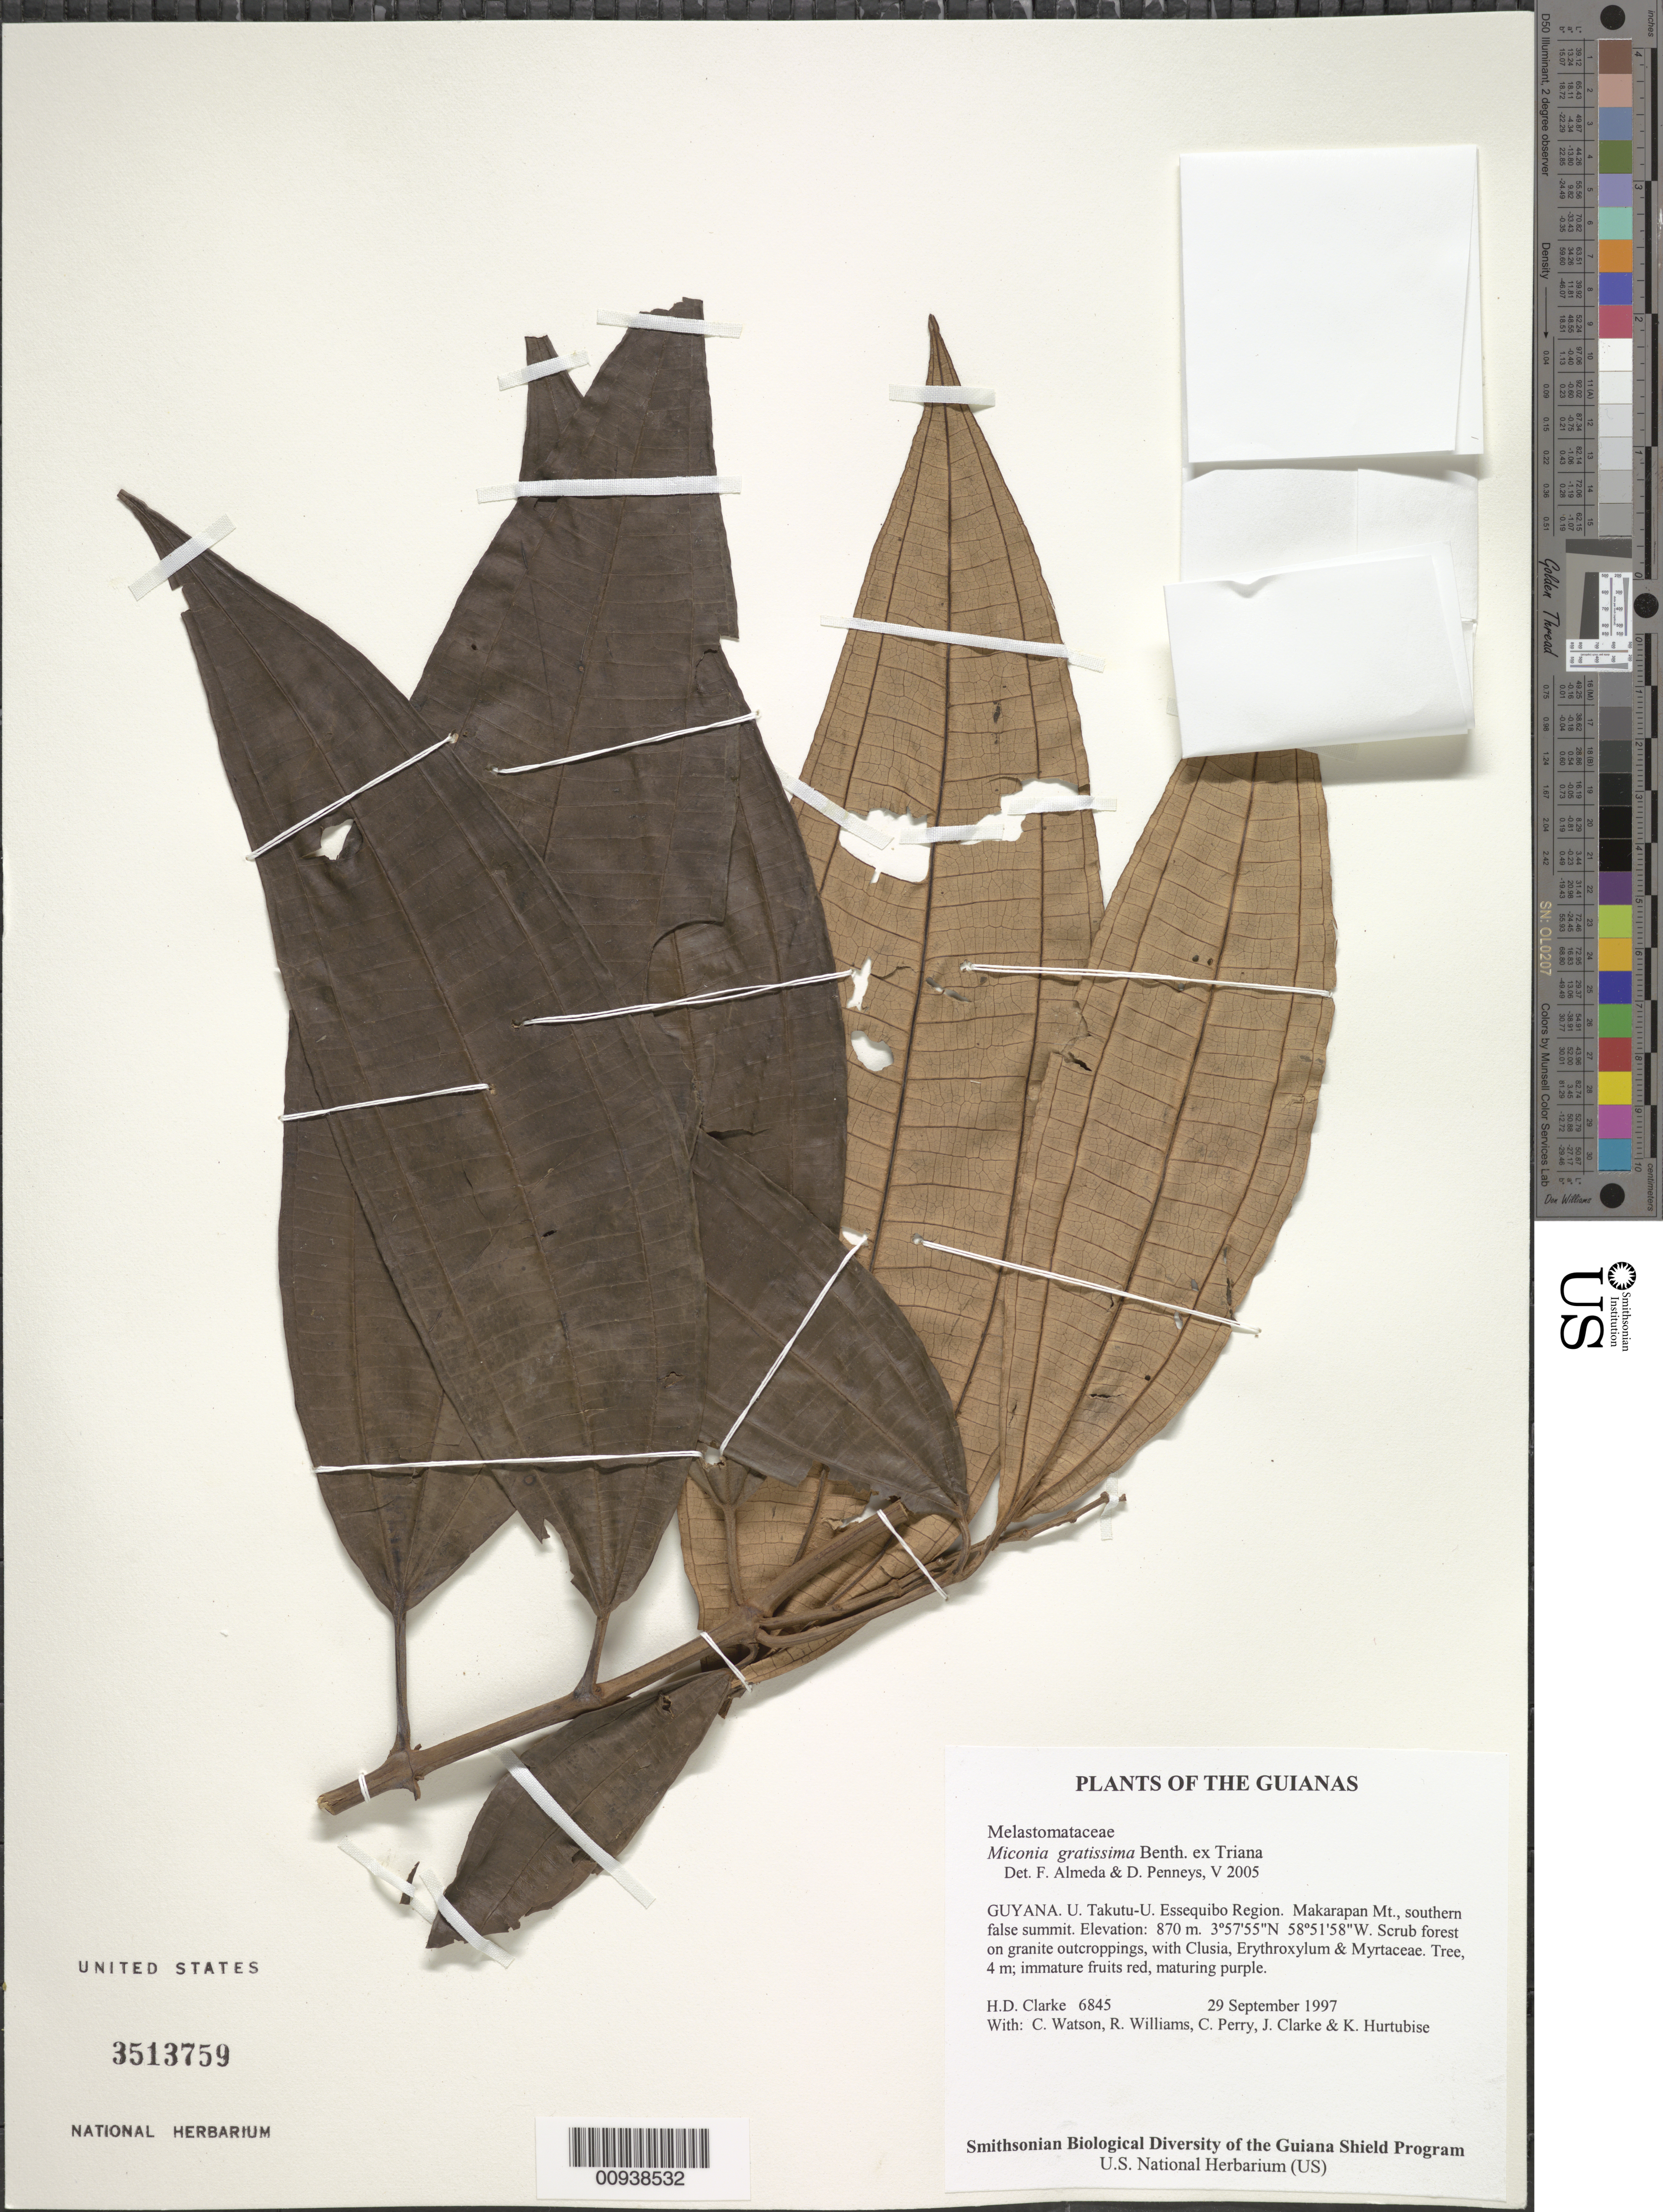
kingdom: Plantae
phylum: Tracheophyta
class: Magnoliopsida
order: Myrtales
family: Melastomataceae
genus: Miconia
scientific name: Miconia gratissima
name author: Benth. ex Triana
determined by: Almeda, F.; Penneys, D. S.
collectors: H. D. Clarke, C. Watson, R. Williams, C. Perry, J. Clarke & K. Hurtubise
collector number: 6845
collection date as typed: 29 September 1997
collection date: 1997-09-29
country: Guyana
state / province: U. Takutu-U. Essequibo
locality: Makarapan Mt., southern false summit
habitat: Scrub forest on granite outcroppings, with Clusia, Erythroxylum & Myrtaceae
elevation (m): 870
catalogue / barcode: US 3513759